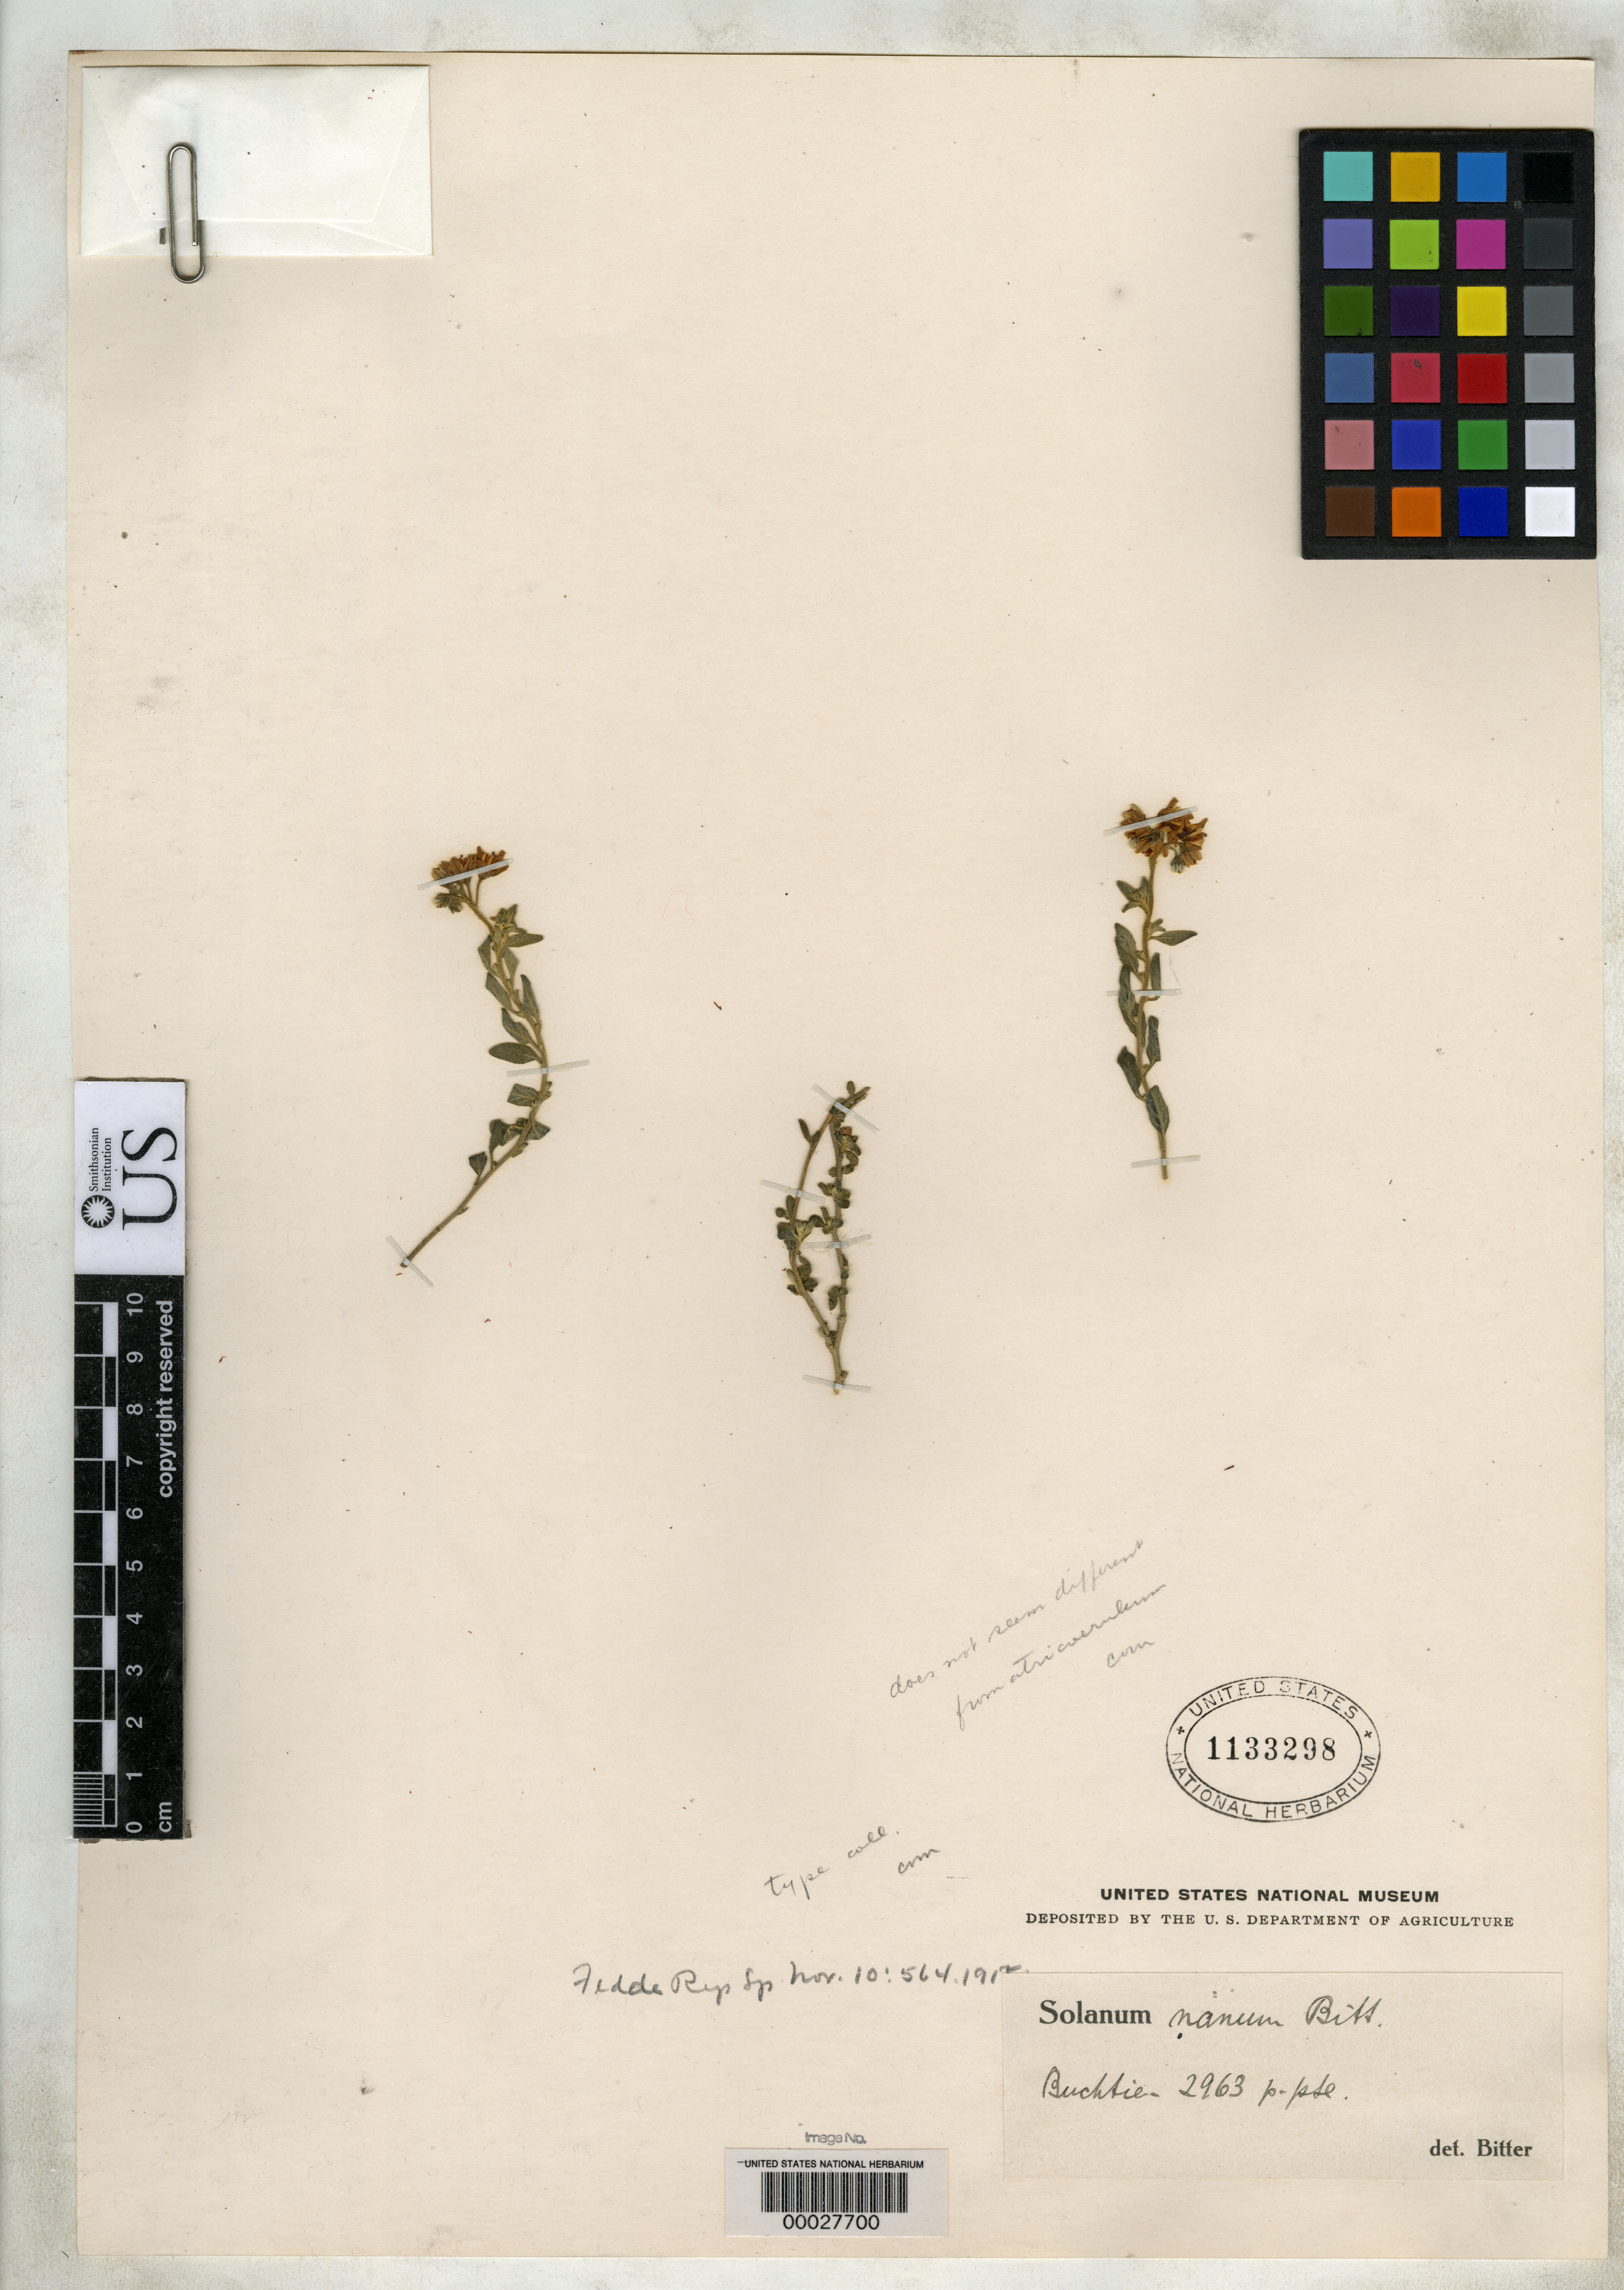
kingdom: Plantae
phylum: Tracheophyta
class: Magnoliopsida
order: Solanales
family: Solanaceae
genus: Solanum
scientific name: Solanum nanum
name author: Bitter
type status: Isotype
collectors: O. Buchtien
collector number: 2963 p.p.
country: Bolivia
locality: Mapiri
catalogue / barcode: US 1133298